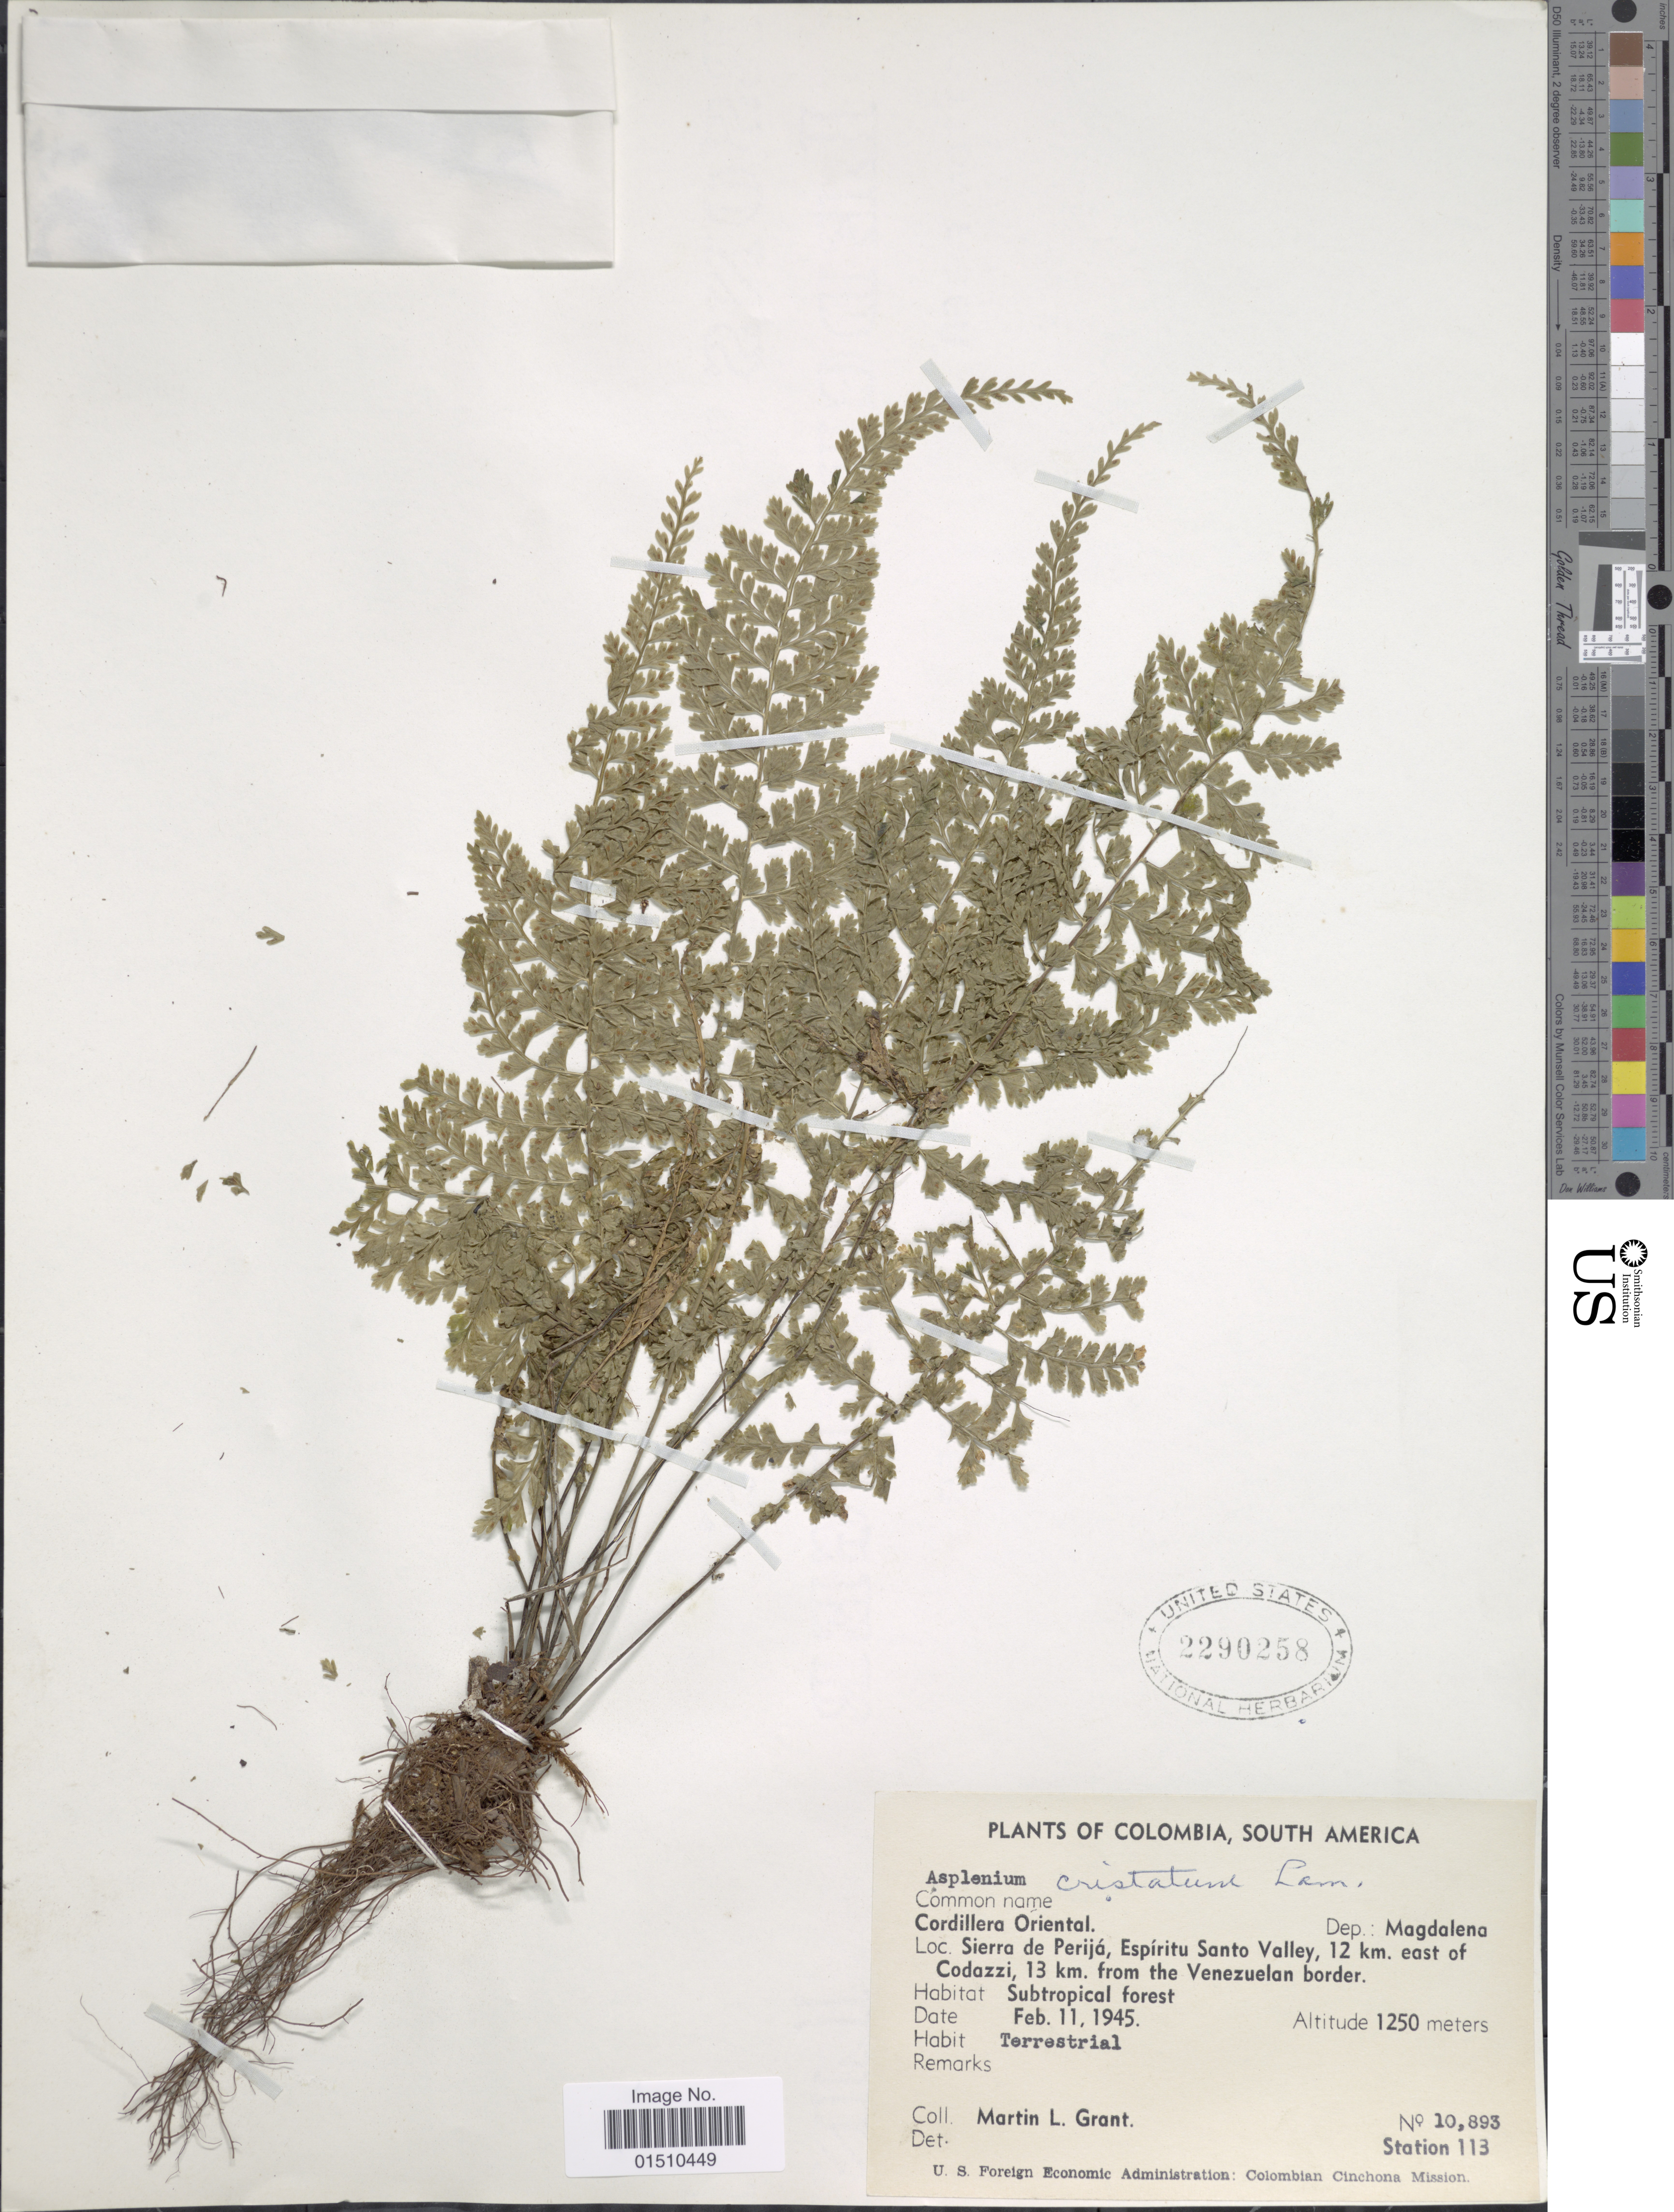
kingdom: Plantae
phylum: Tracheophyta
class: Polypodiopsida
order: Polypodiales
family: Aspleniaceae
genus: Asplenium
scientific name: Asplenium cristatum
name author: Lam.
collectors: M. L. Grant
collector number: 10893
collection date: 1945-02-11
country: Colombia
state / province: Magdalena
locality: Colombia, South America, Cordillera Oriental, Dep. Magdalena, Sierra de Perija, Espiritu Santa Valley, 12 km. east of Codazzi, 13 km. from the Venzuelan border.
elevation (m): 1250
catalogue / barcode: US 2290258